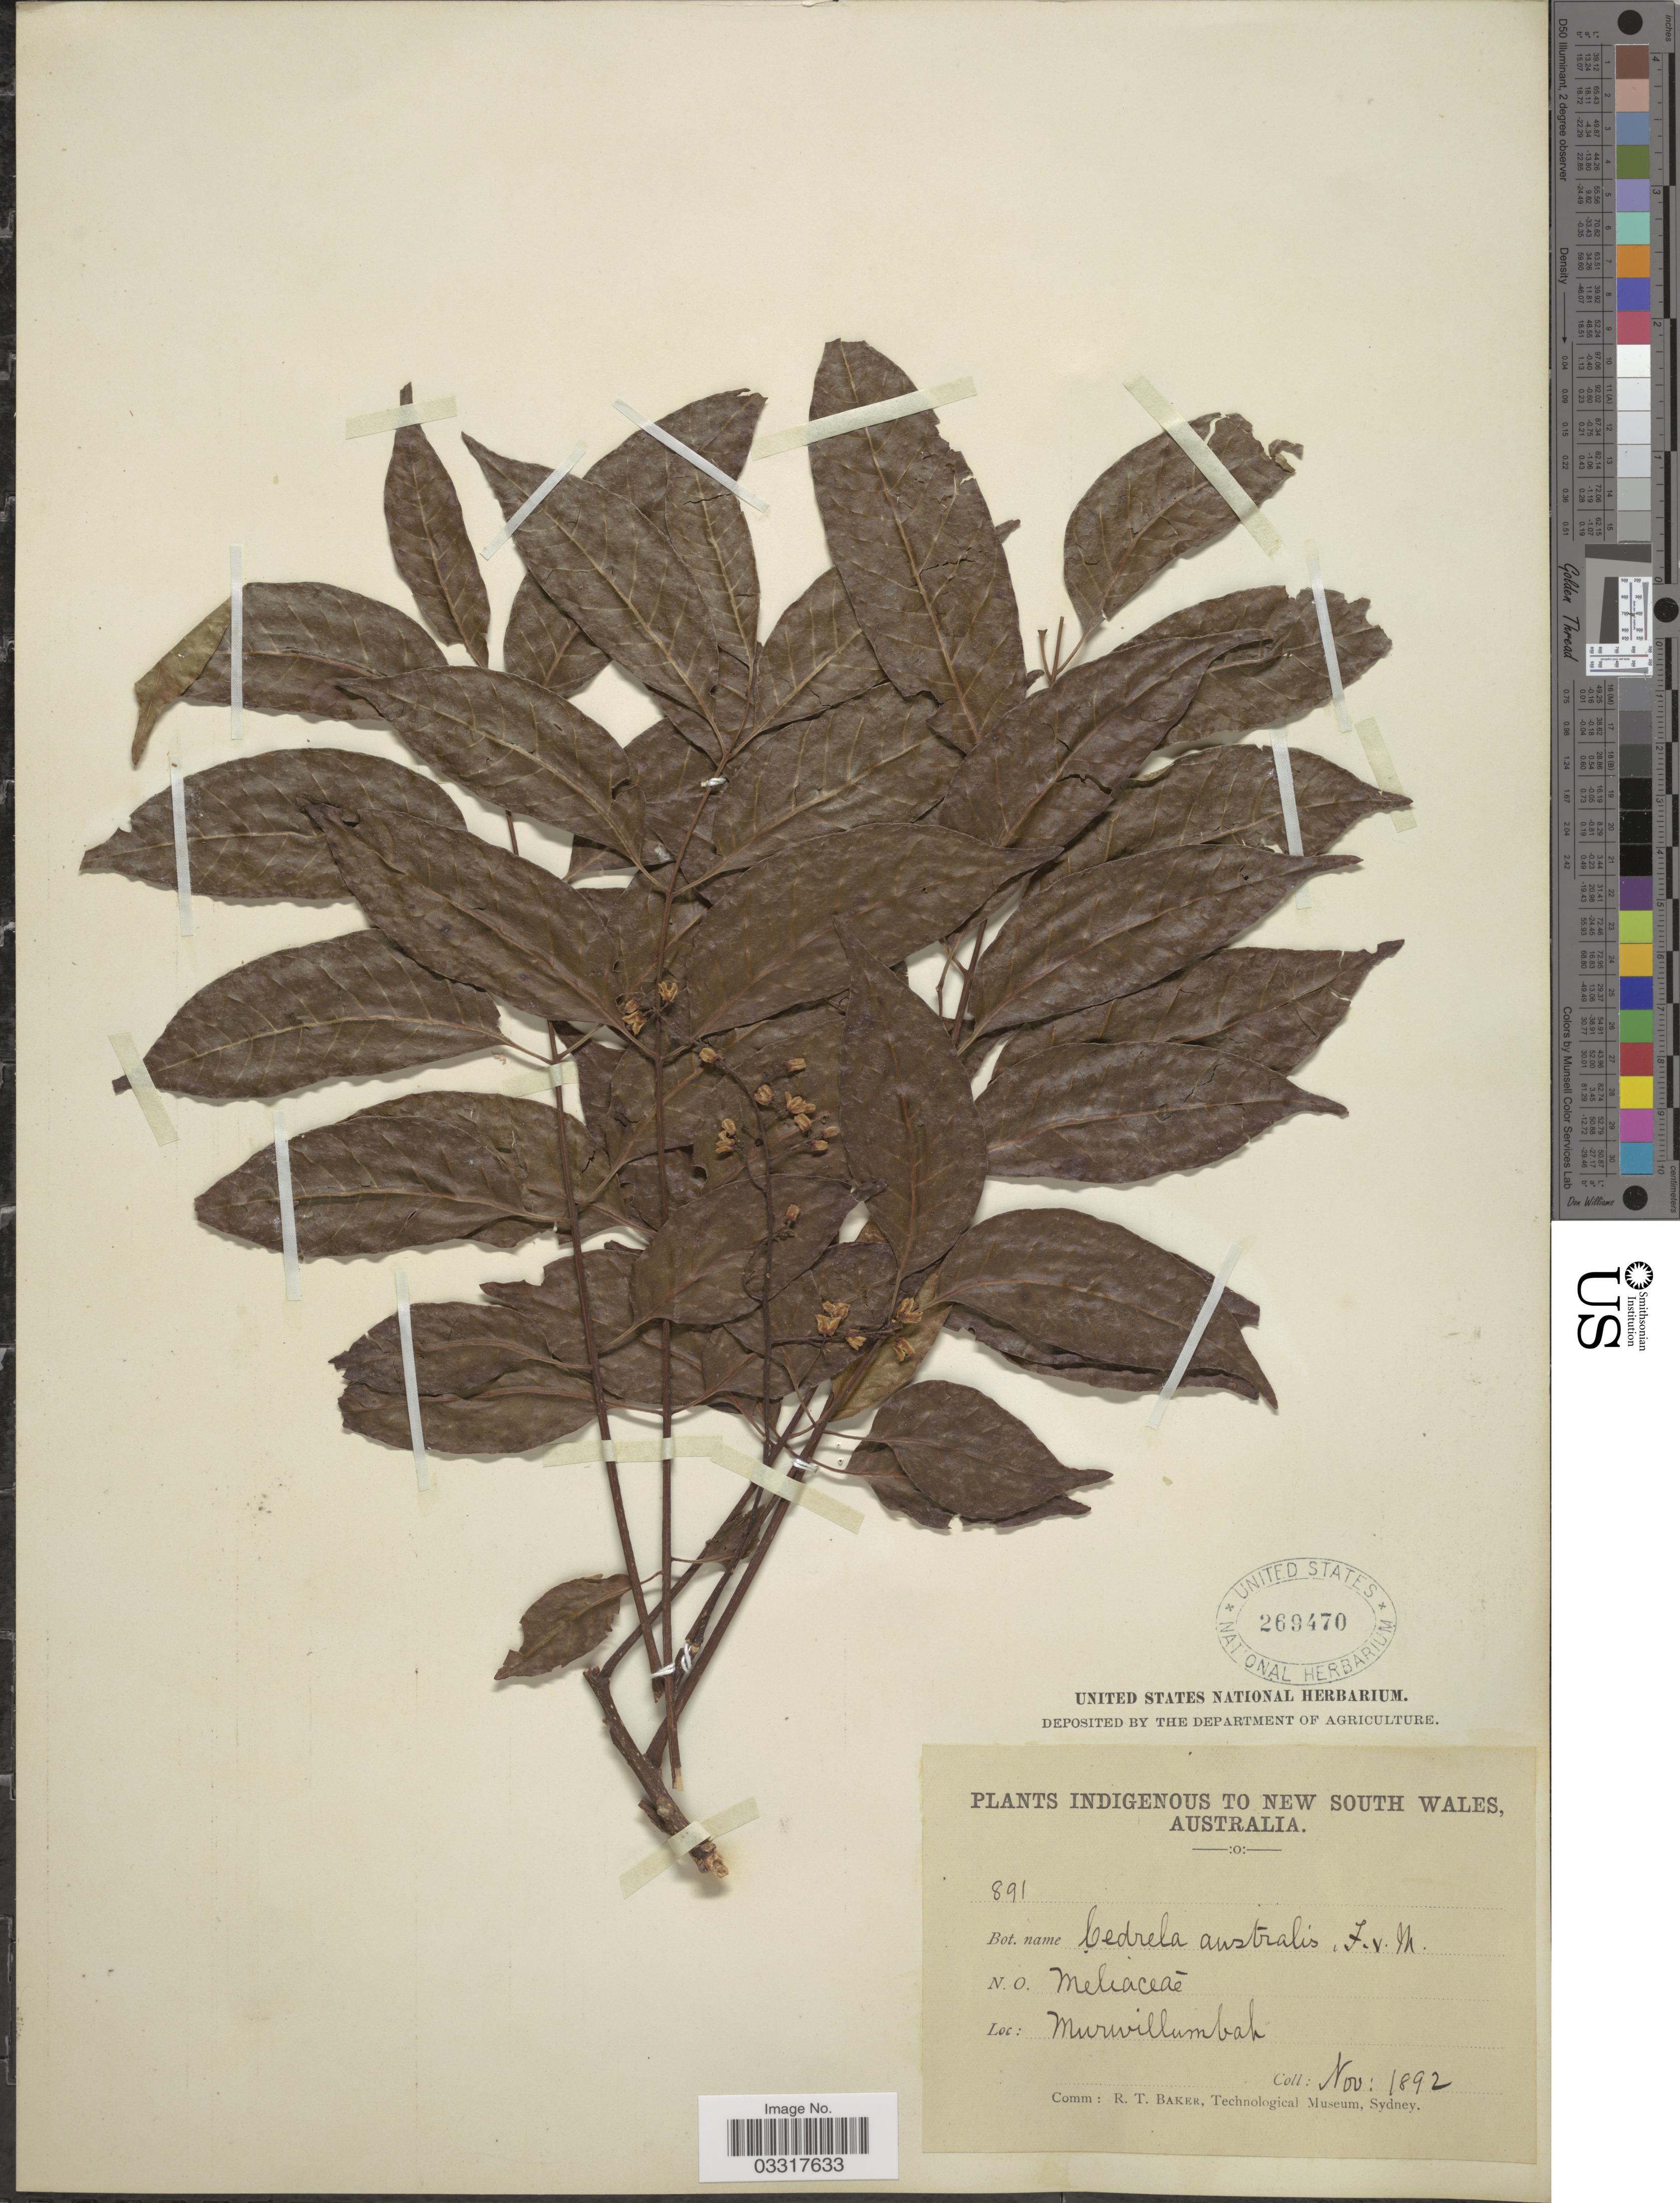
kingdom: Plantae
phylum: Tracheophyta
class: Magnoliopsida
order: Sapindales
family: Meliaceae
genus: Toona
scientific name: Toona ciliata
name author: M. Roem.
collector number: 891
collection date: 1892-11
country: Australia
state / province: New South Wales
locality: Murwillumbah.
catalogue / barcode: US 269470